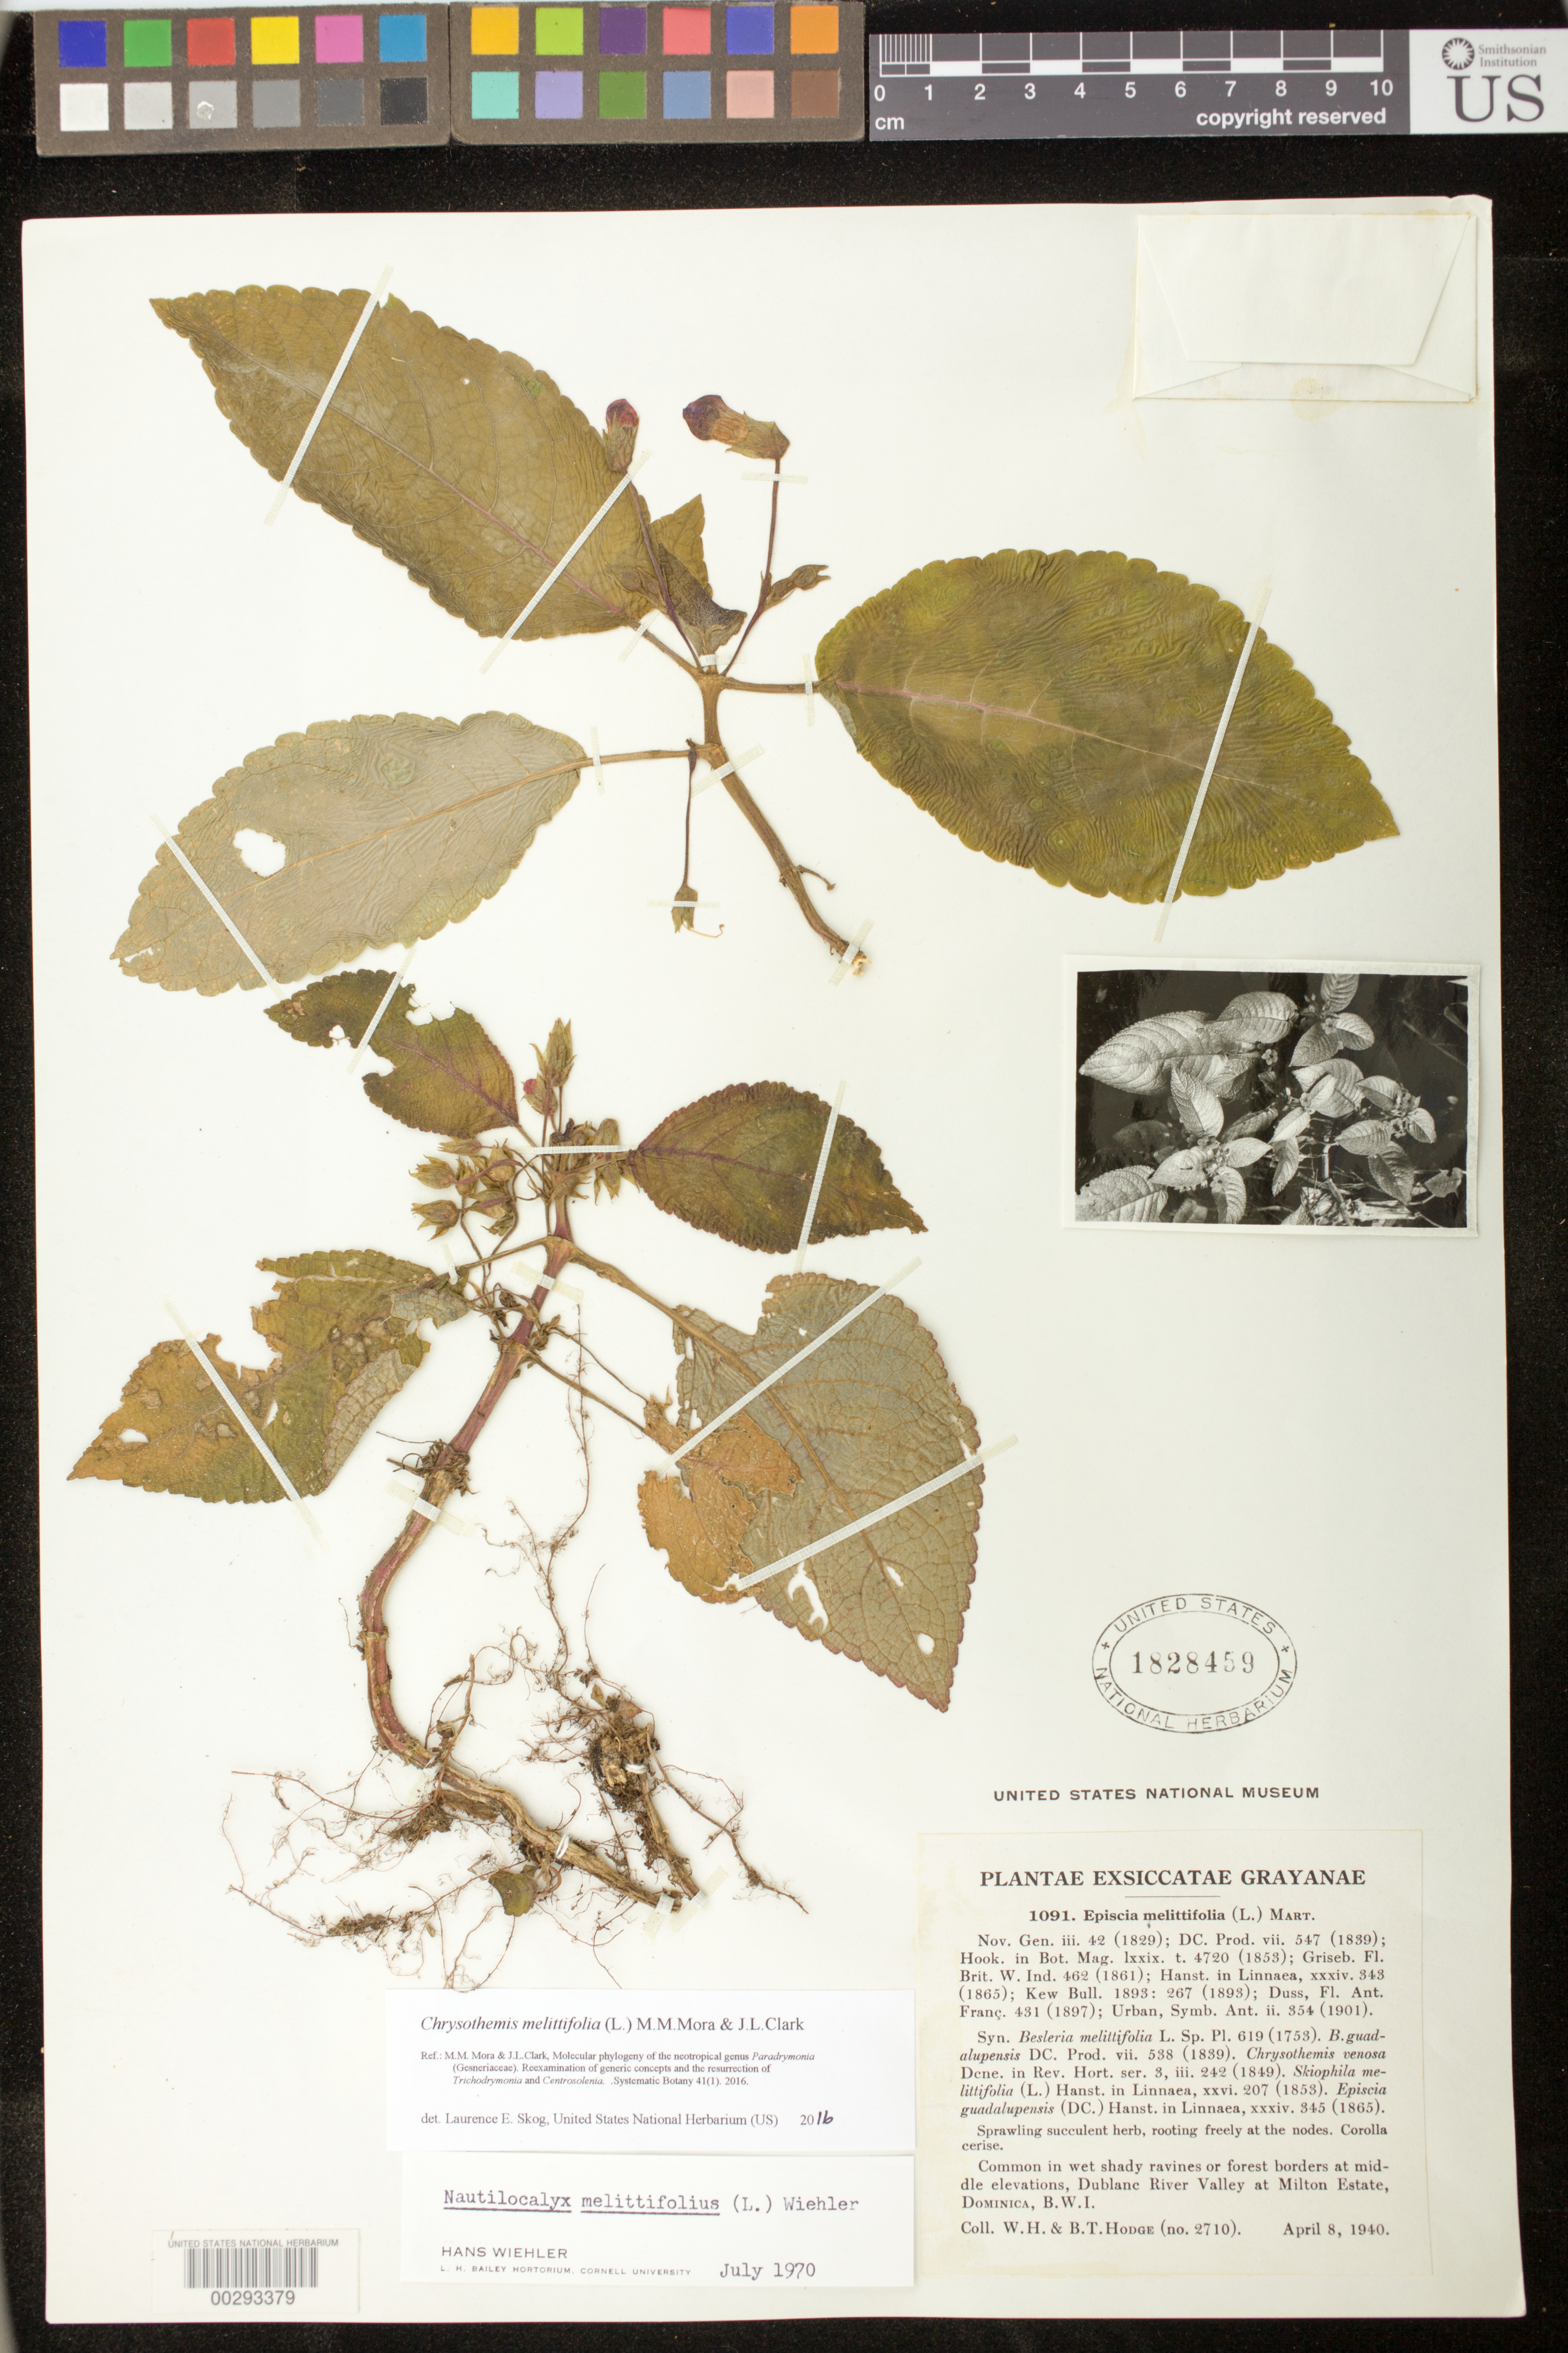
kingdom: Plantae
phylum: Tracheophyta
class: Magnoliopsida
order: Lamiales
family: Gesneriaceae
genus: Chrysothemis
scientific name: Chrysothemis melittifolia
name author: (L.) M.M. Mora & J.L. Clark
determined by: Skog, Laurence E.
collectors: W. Hodge & B. Hodge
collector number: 2710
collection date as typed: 08 Apr 1940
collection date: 1940-04-08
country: Dominica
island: Dominica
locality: Dublanc River valley at Milton estate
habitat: In wet shady ravines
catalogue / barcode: US 1828459